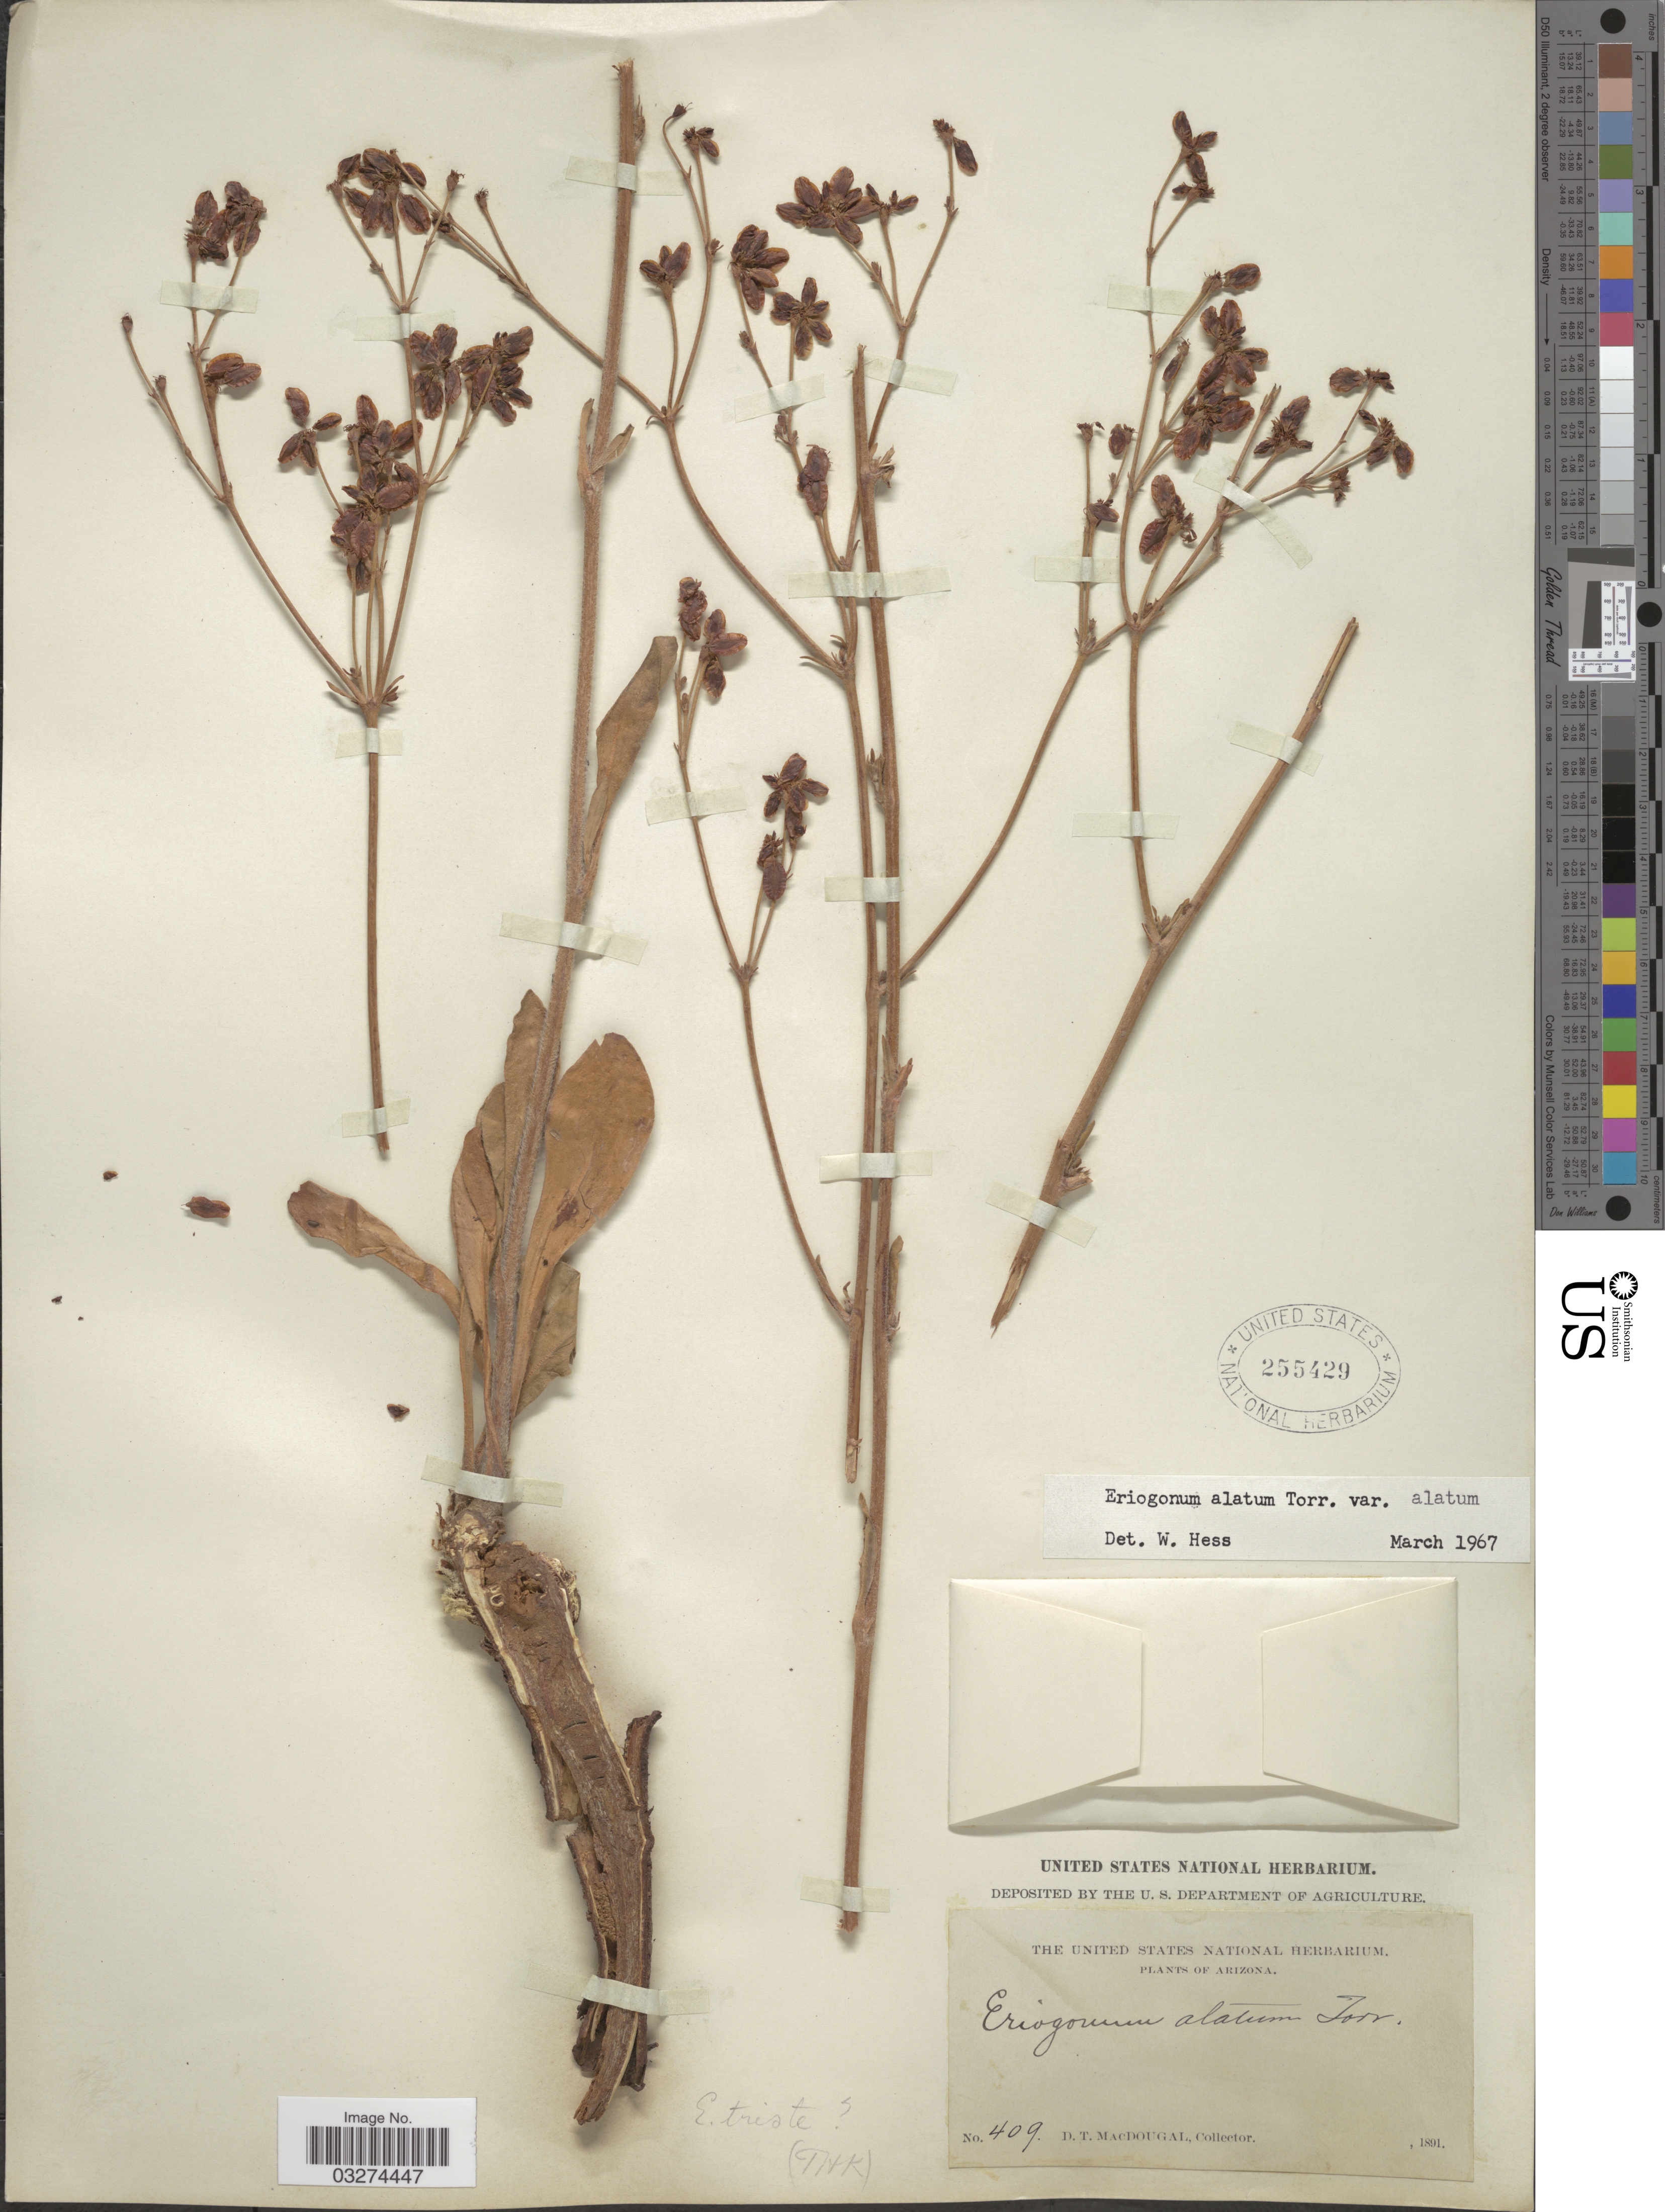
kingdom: Plantae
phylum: Tracheophyta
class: Magnoliopsida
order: Caryophyllales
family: Polygonaceae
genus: Eriogonum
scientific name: Eriogonum alatum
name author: Torr.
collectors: D. T. MacDougal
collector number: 409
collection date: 1891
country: United States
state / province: Arizona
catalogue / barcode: US 255429